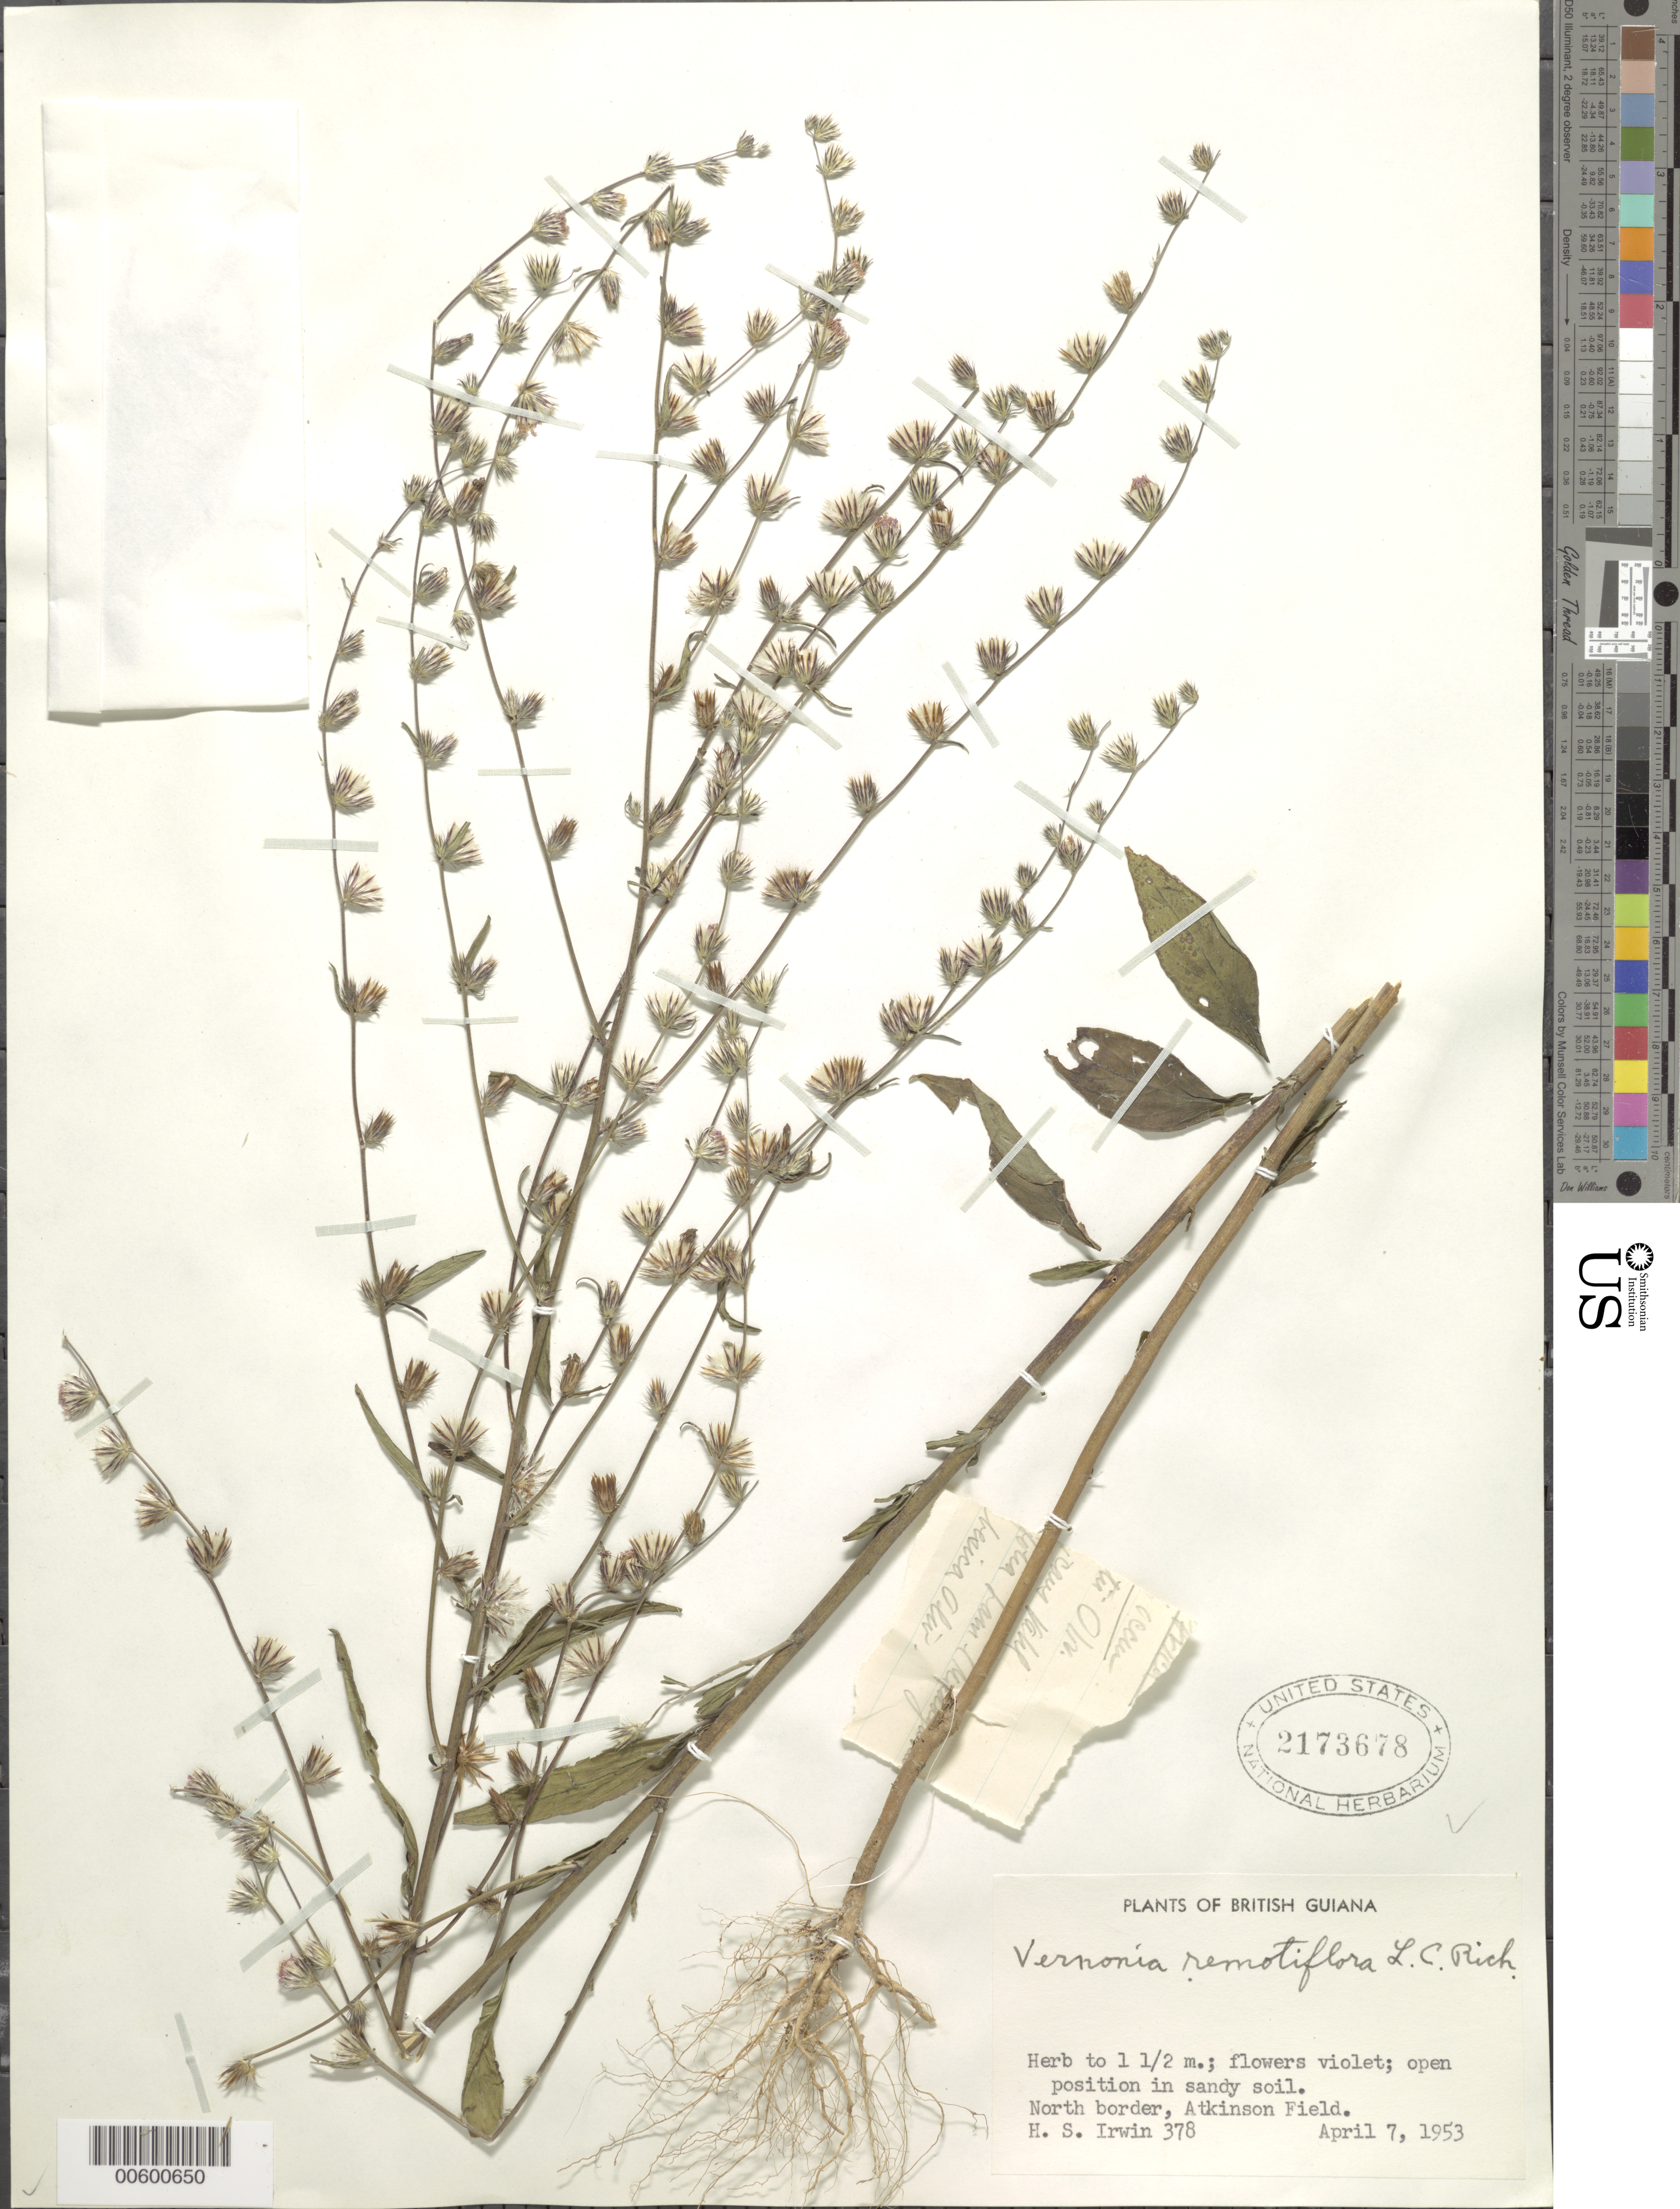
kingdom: Plantae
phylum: Tracheophyta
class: Magnoliopsida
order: Asterales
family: Asteraceae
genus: Lepidaploa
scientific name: Lepidaploa remotiflora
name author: (Rich.) H. Rob.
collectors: H. Irwin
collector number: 378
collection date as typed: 7-Apr-53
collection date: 1953-04-07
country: Guyana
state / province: Demerara-Mahaica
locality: Atkinson Field, N border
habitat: Open position in sandy soil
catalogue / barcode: US 2173678